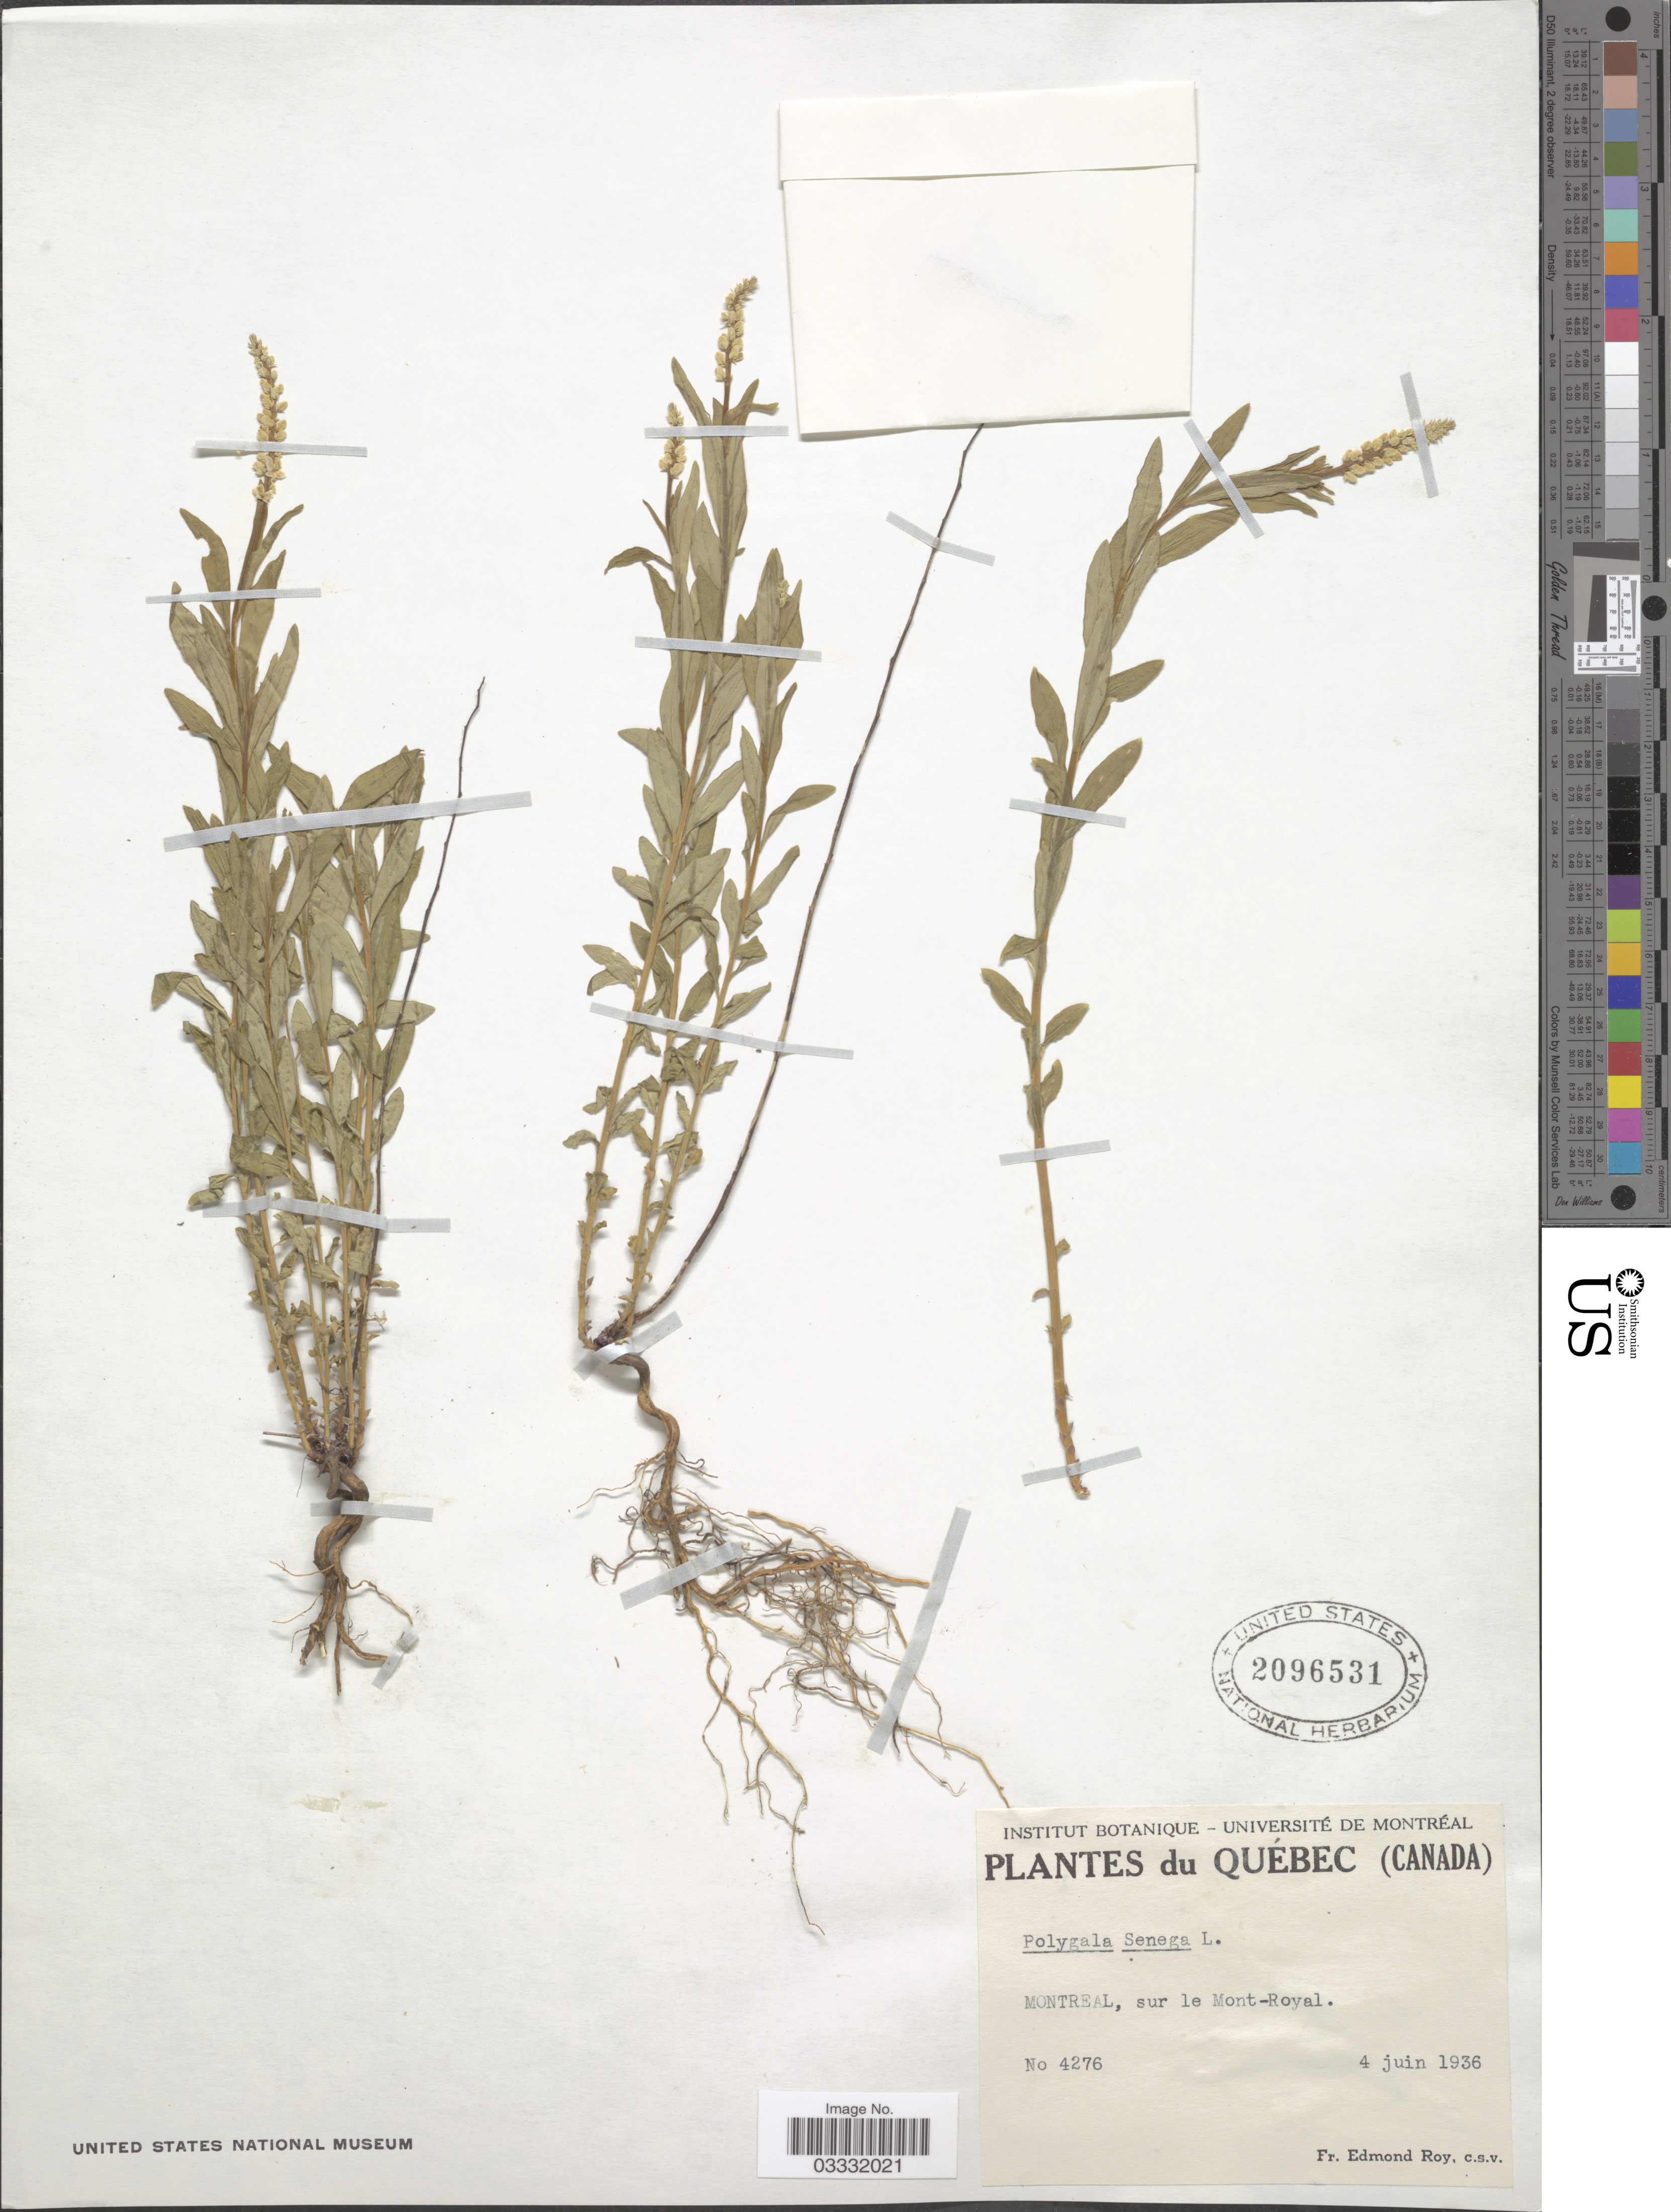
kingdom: Plantae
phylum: Tracheophyta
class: Magnoliopsida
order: Fabales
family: Polygalaceae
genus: Polygala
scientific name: Polygala senega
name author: L.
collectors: E. Roy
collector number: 4276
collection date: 1936-06-04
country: Canada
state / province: Quebec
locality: Montreal., sur le Mont-Royal.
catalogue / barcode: US 2096531